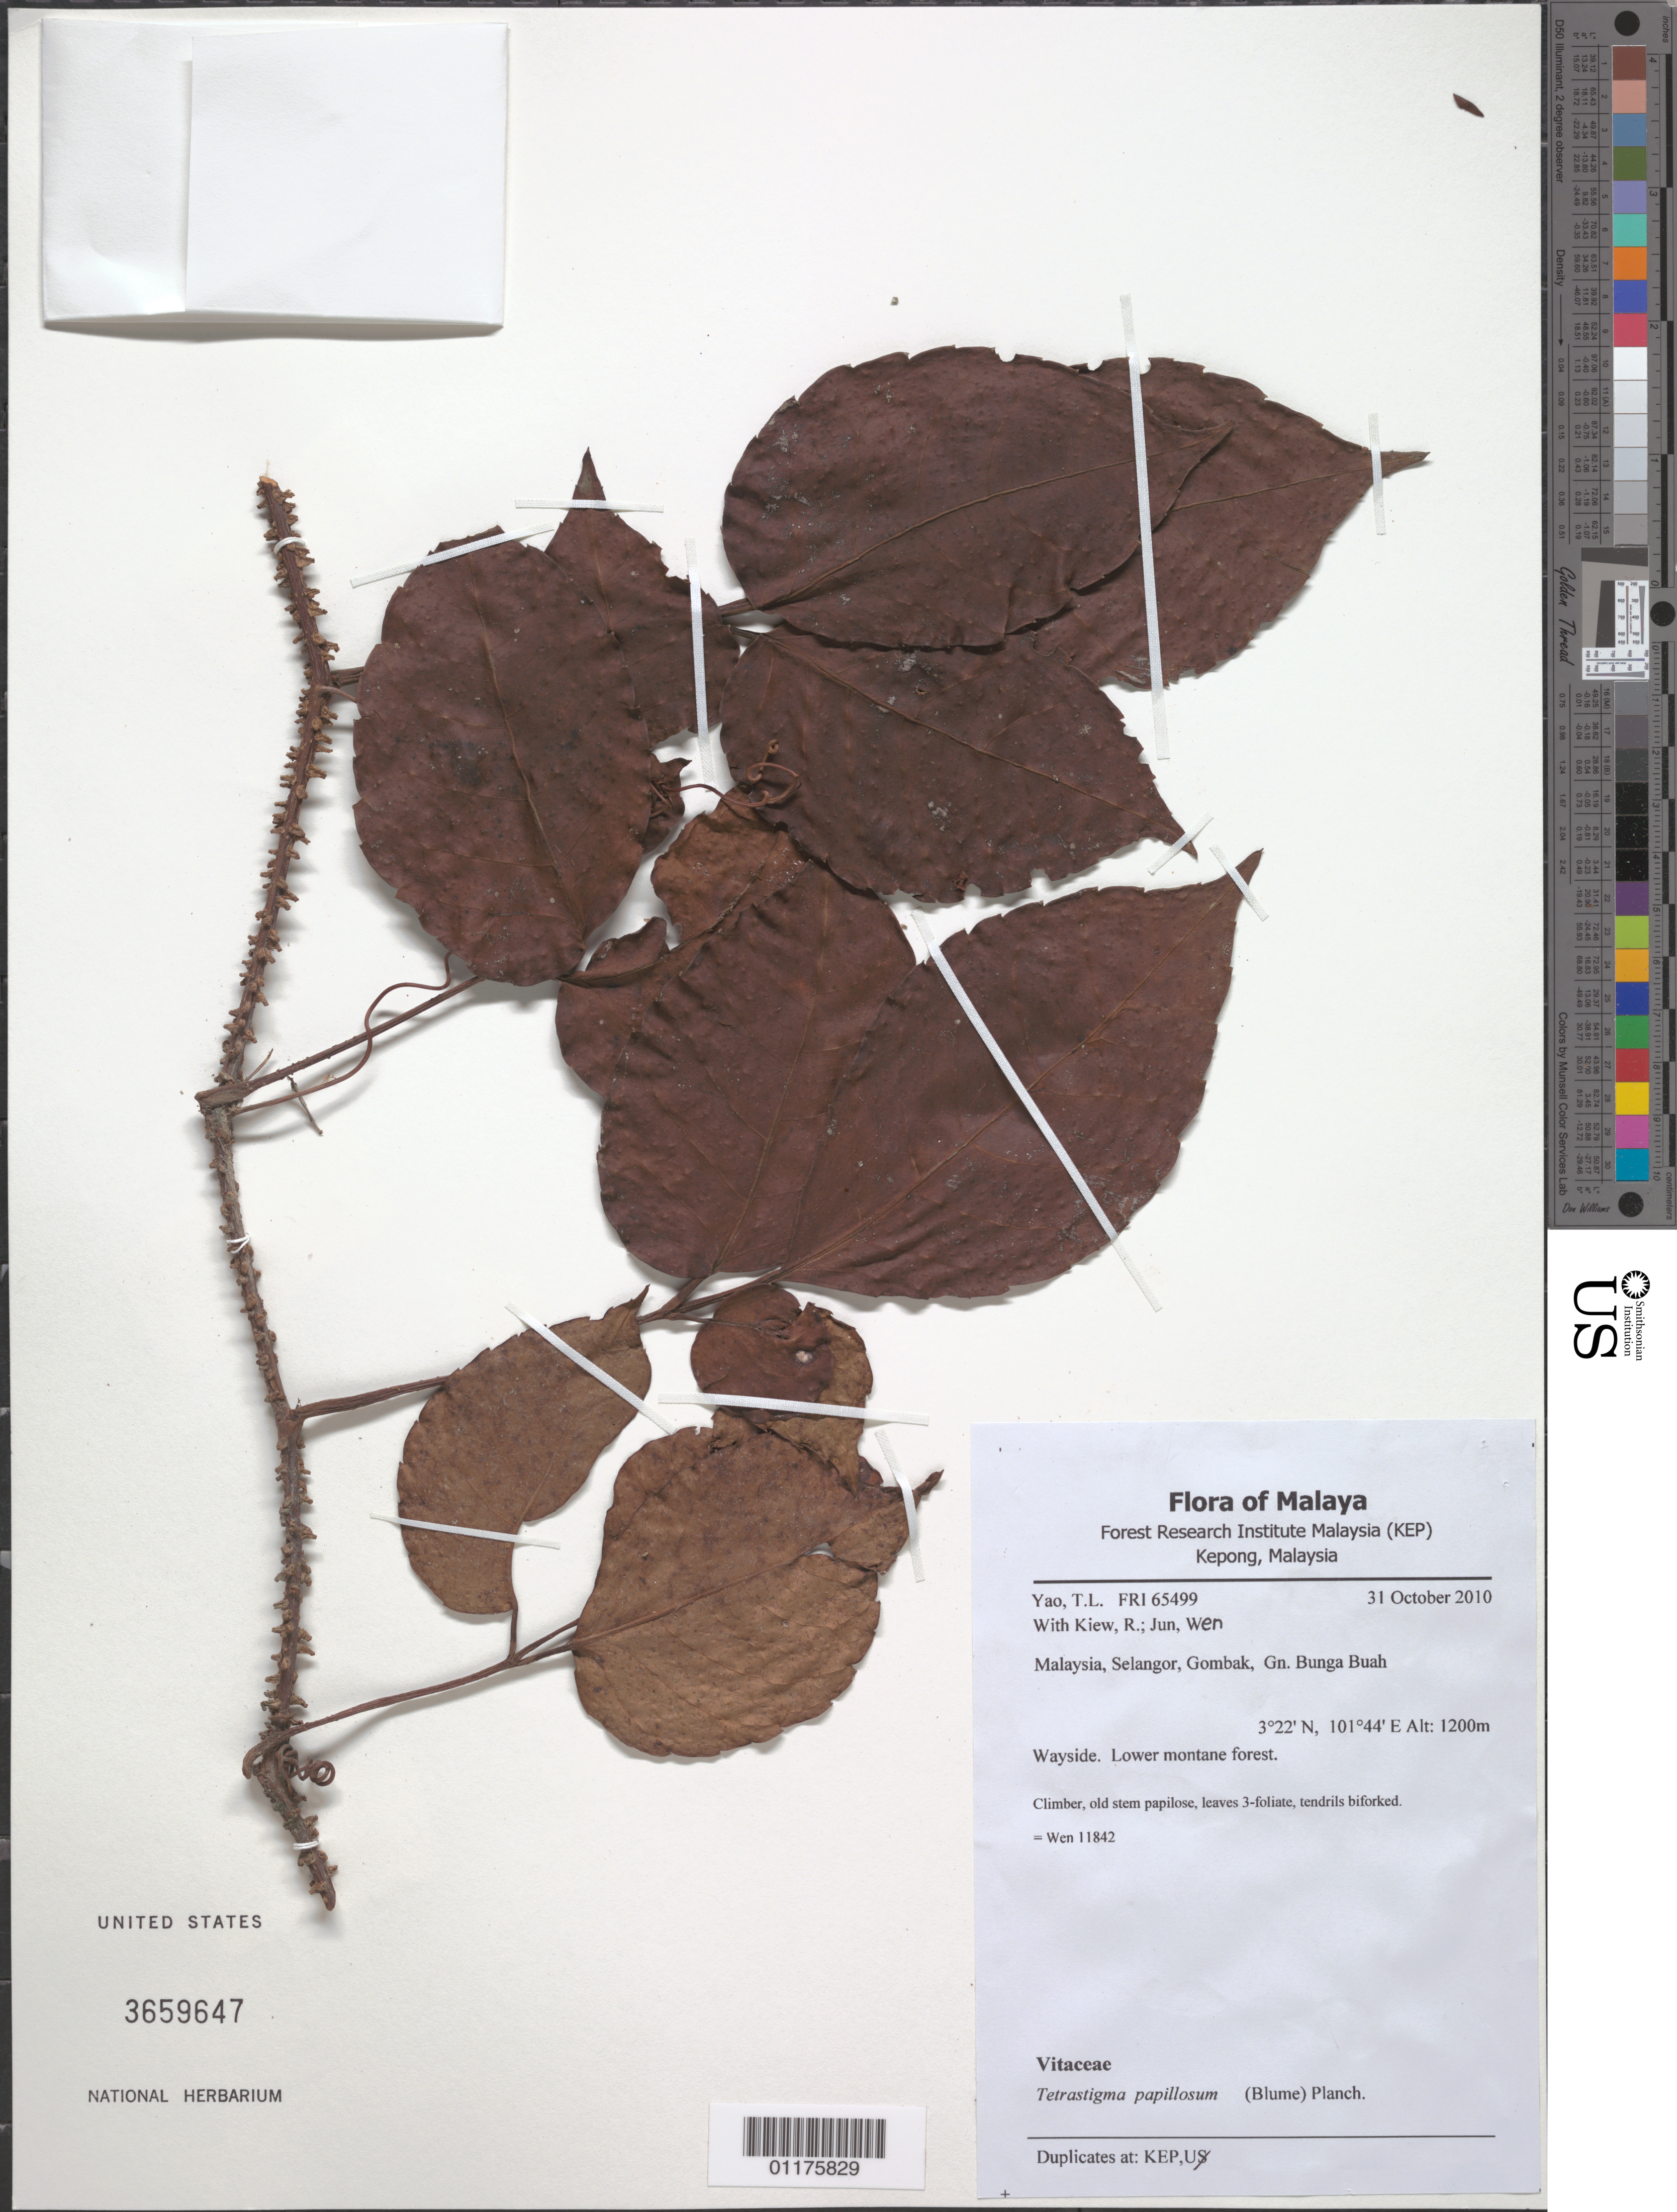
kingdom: Plantae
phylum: Tracheophyta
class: Magnoliopsida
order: Vitales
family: Vitaceae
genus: Tetrastigma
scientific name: Tetrastigma papillosum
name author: (Blume) Planch.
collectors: J. Wen, R. Kiew & T. Yao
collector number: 11842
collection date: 2010-10-30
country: Malaysia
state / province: Selangor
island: Borneo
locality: Gunung Bunga Bua, on the trail from Genting Old Road to the peak of Gunung Bunga Bua. Wayside. Lower montane forest.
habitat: Wayside. Lower montane forest.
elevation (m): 1200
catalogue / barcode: US 3659647